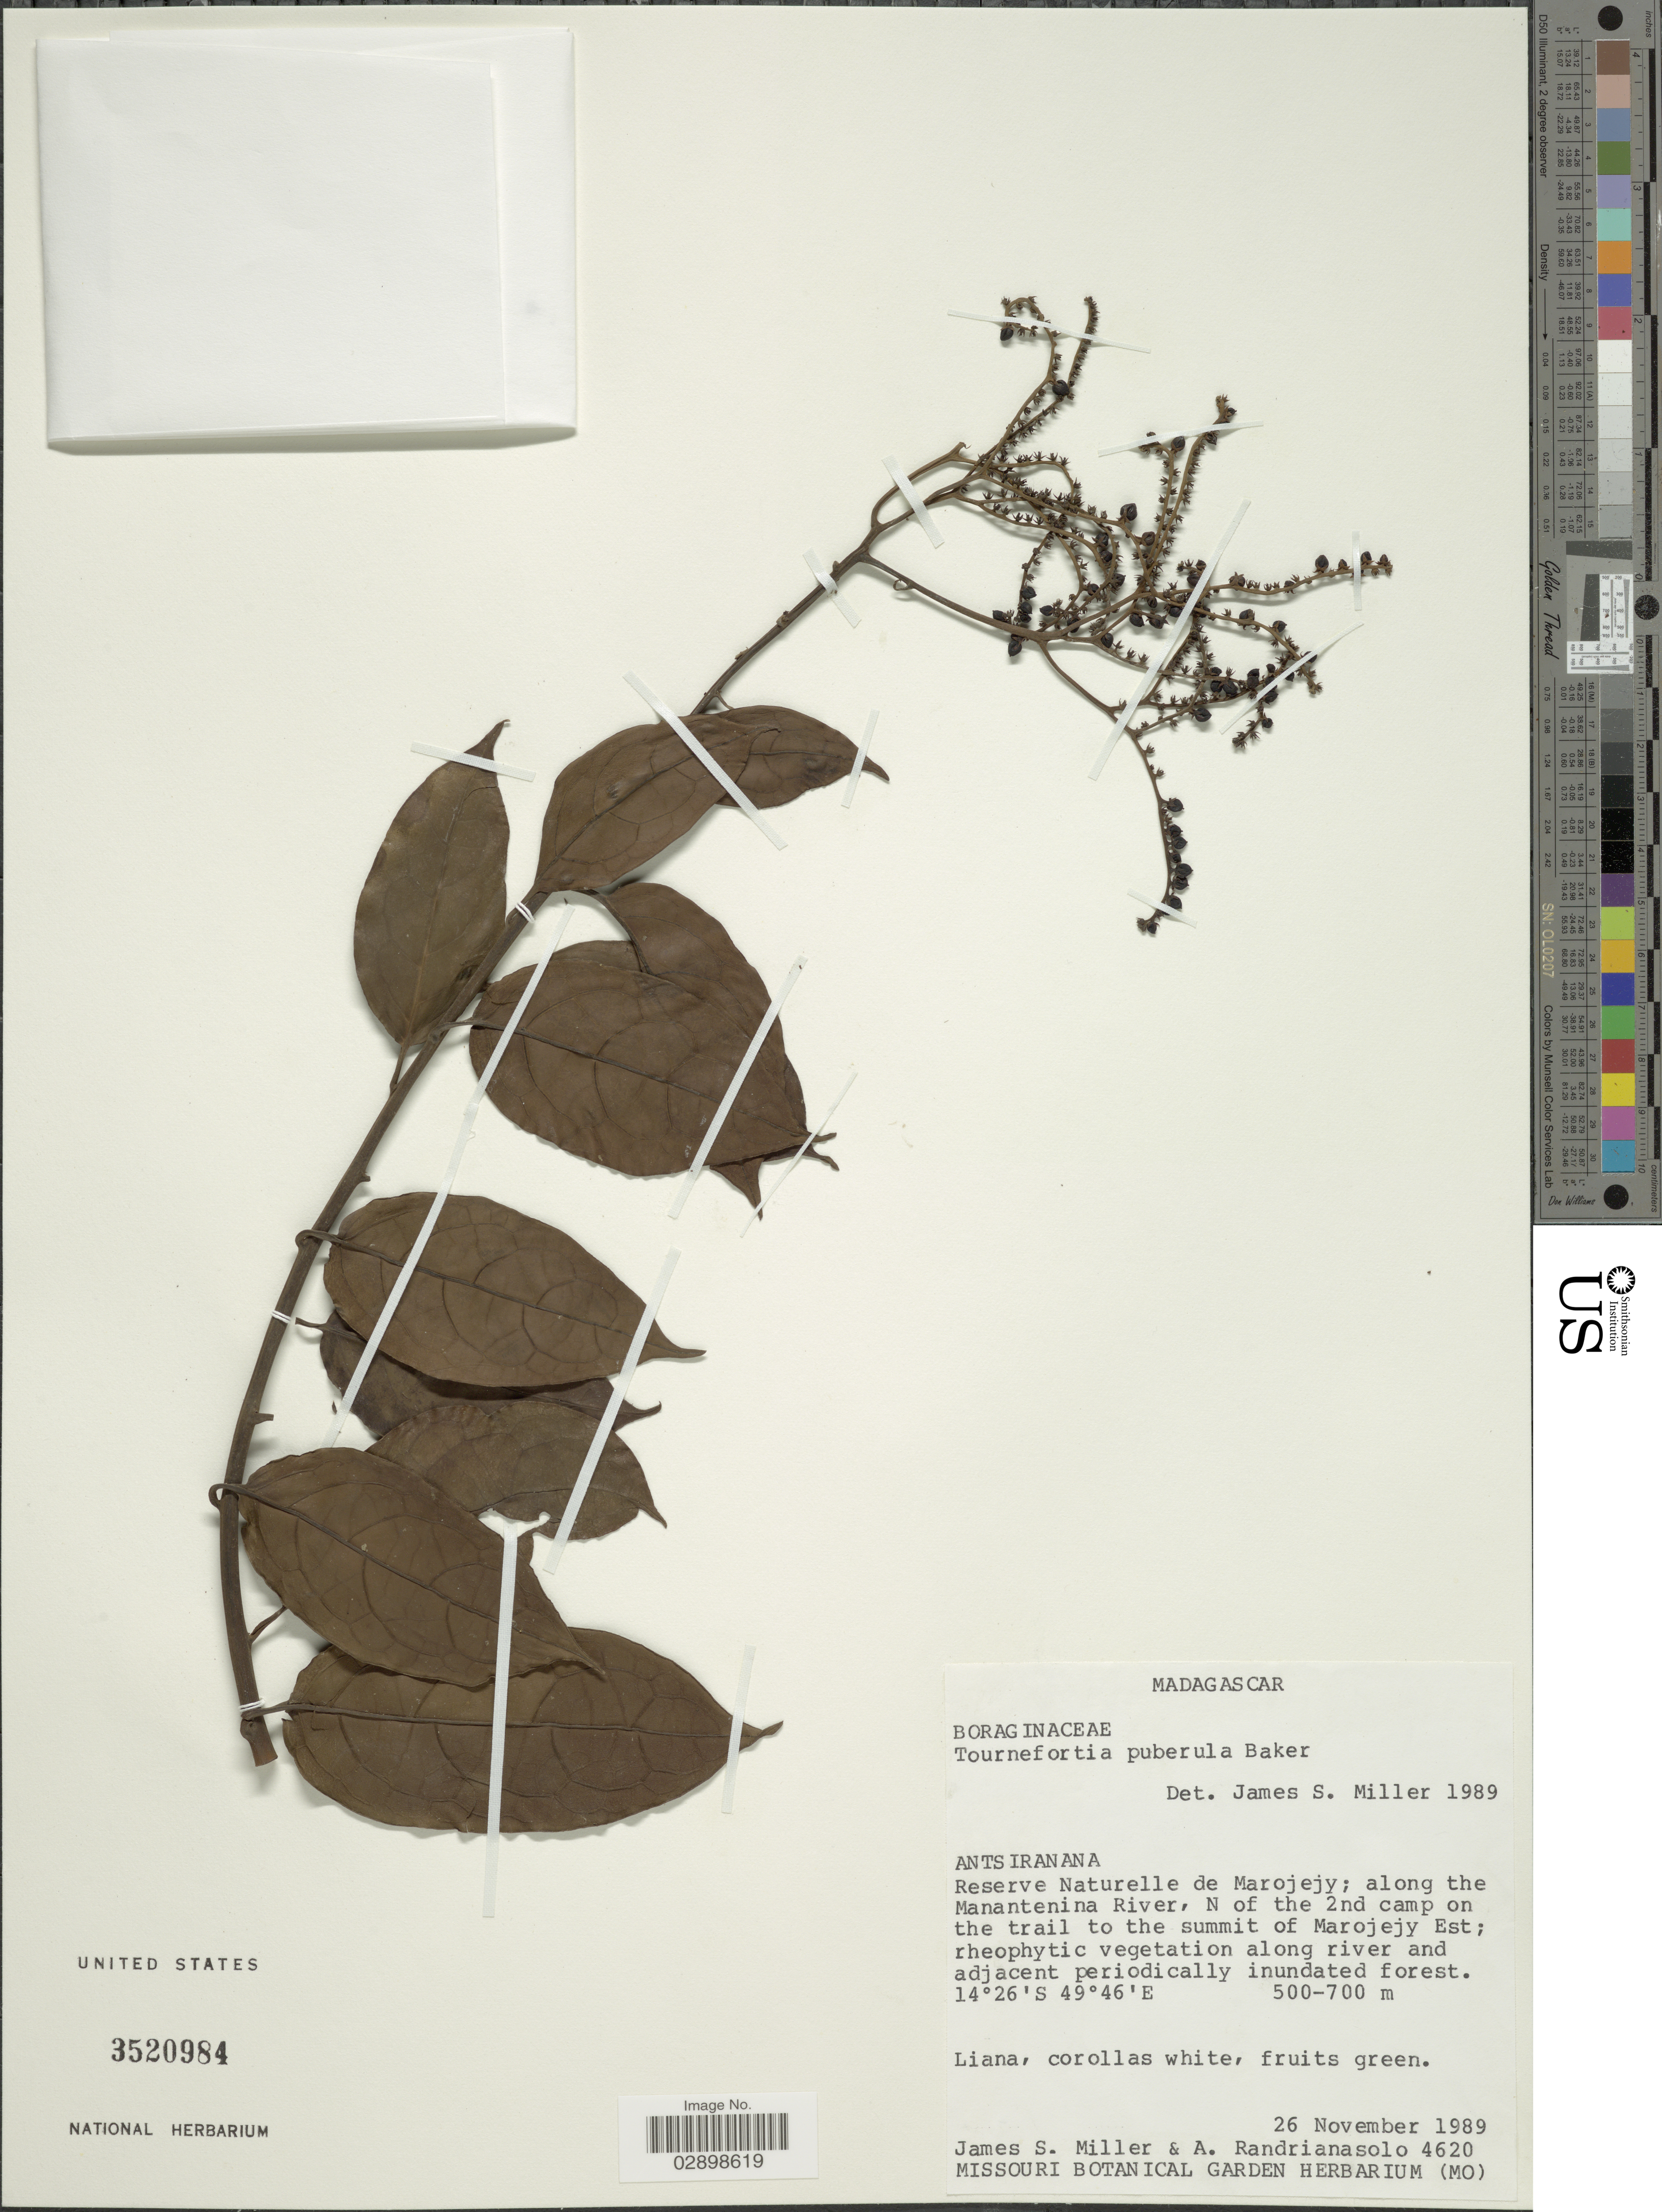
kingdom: Plantae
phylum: Tracheophyta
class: Magnoliopsida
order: Boraginales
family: Heliotropiaceae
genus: Tournefortia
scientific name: Tournefortia puberula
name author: Baker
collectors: J. S. Miller & A. Randrianasolo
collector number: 4620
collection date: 1989-11-26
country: Madagascar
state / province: Sava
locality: Reserve Naturelle de Marojejy; along the Manantenina River, N of the 2nd camp on the trail to the summit of Marojejy Est.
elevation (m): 500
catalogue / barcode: US 3520984